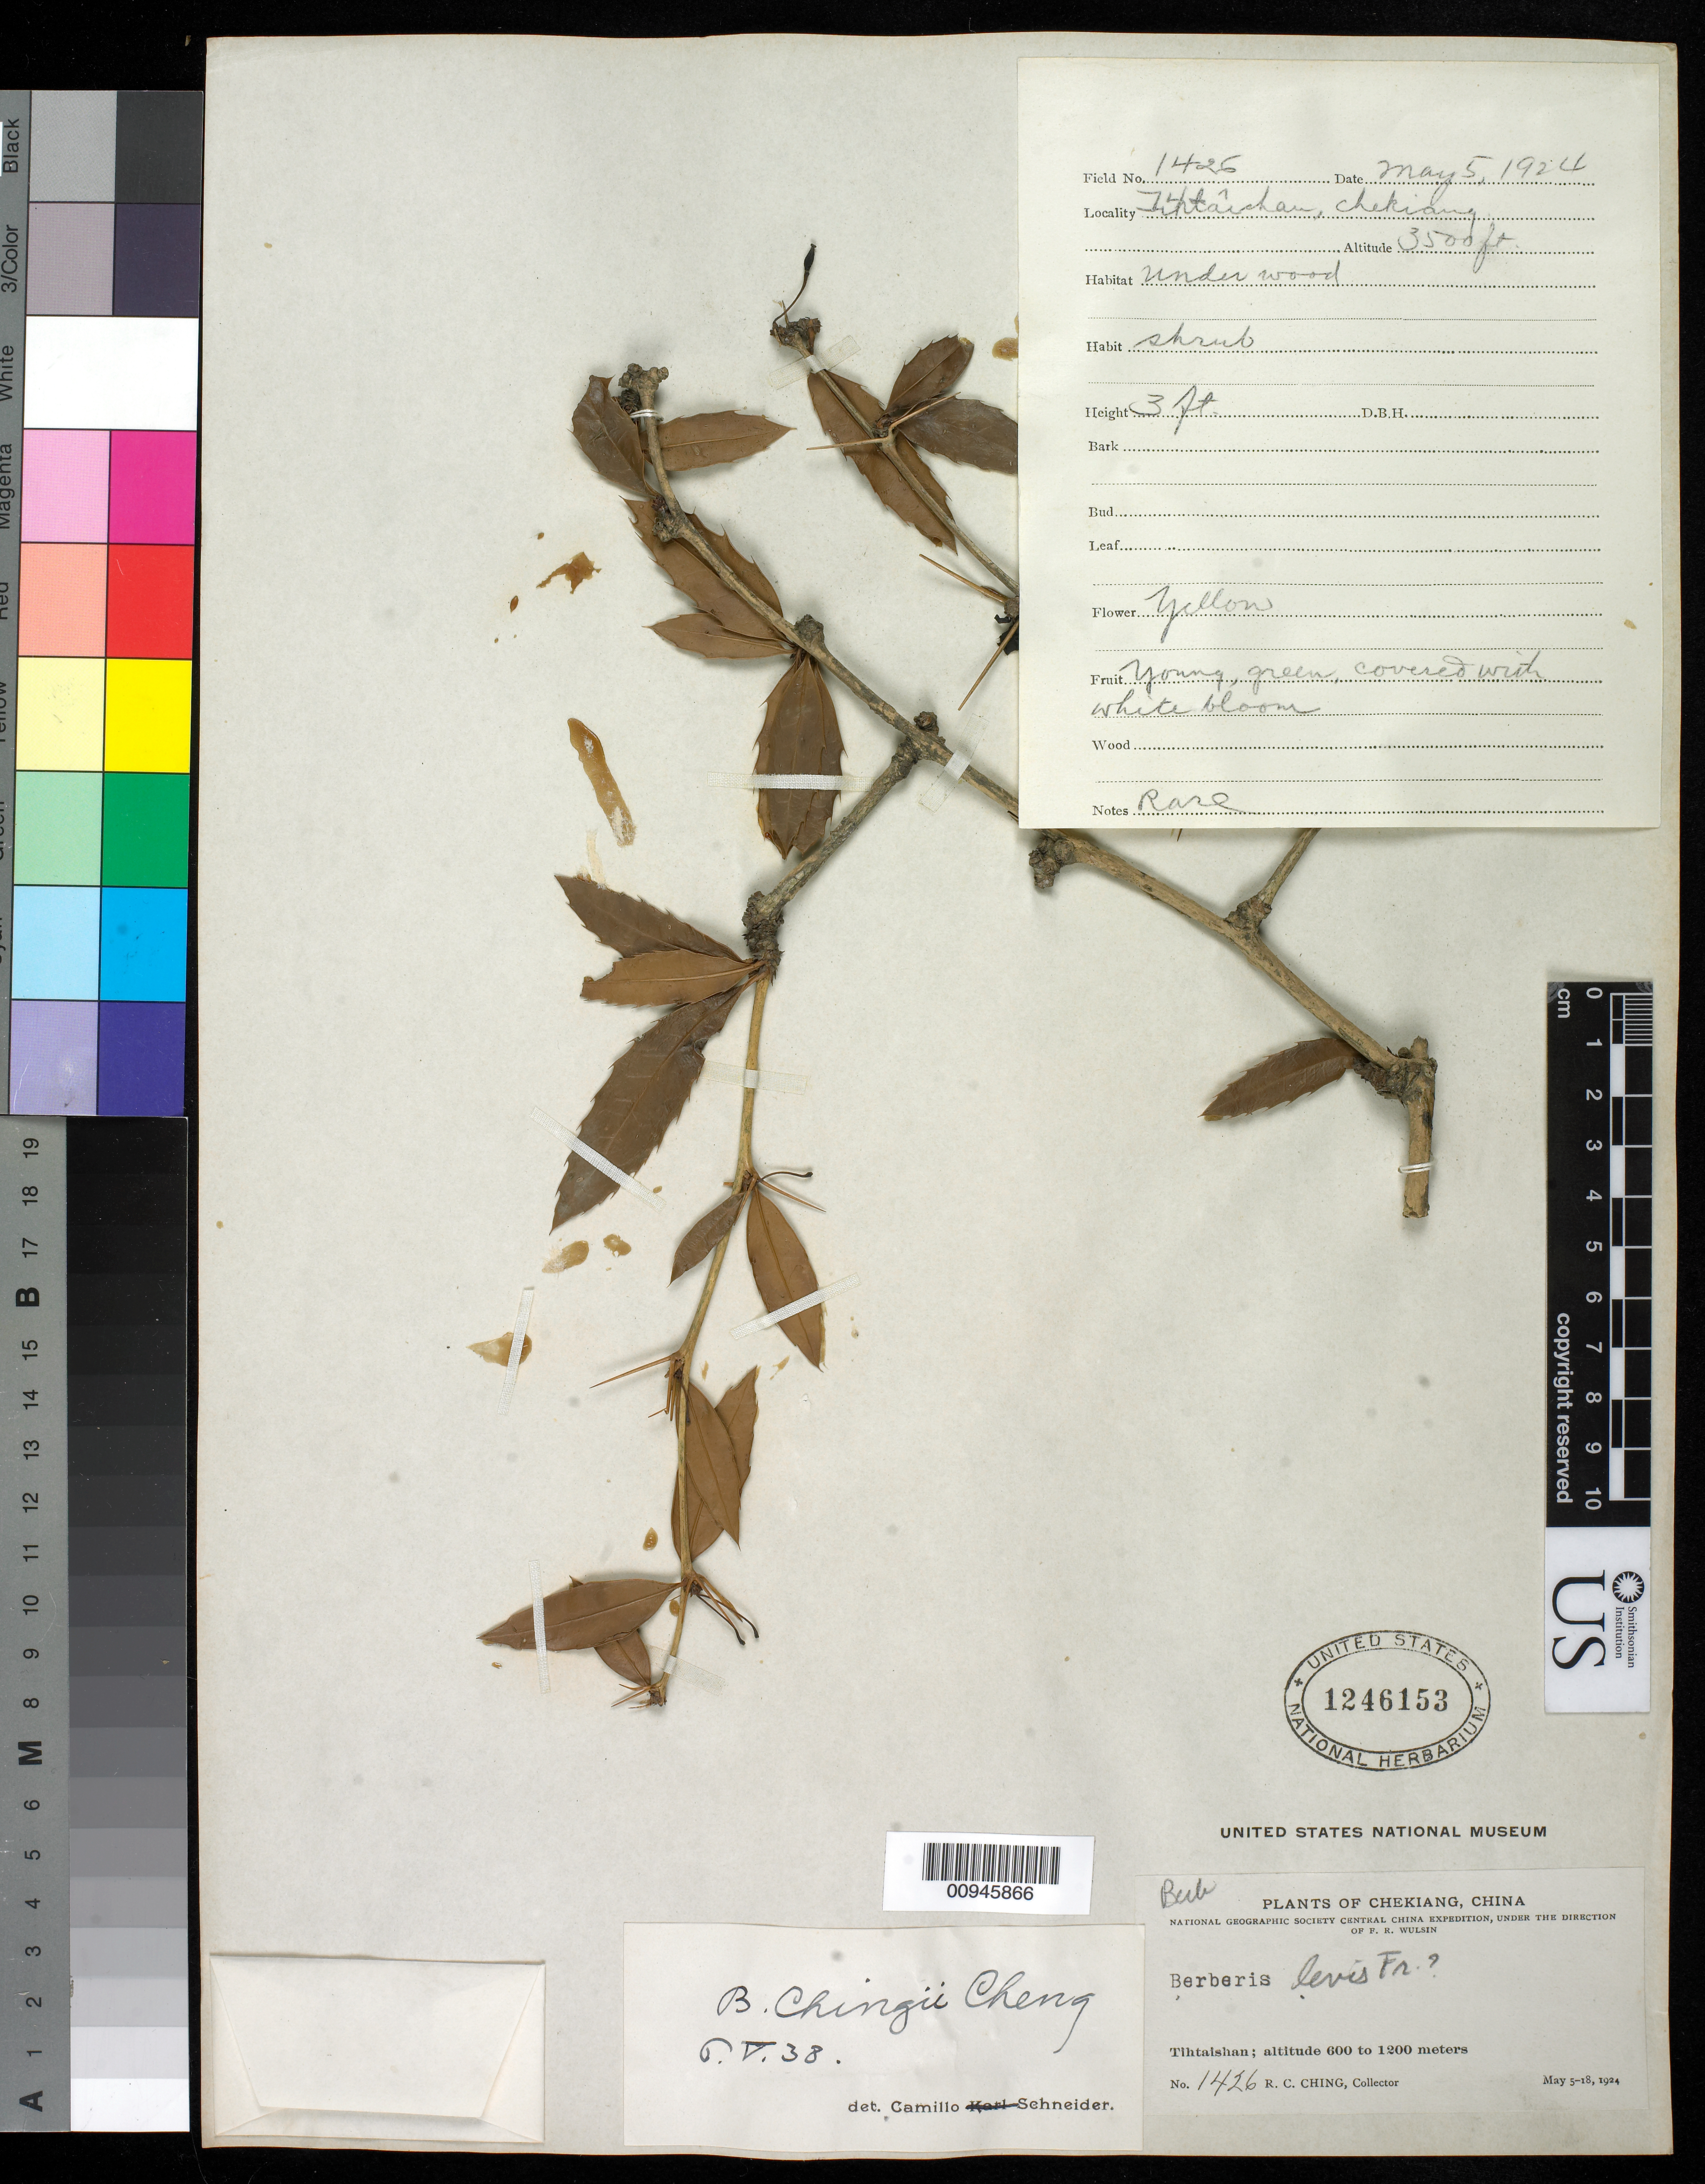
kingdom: Plantae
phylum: Tracheophyta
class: Magnoliopsida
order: Ranunculales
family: Berberidaceae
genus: Berberis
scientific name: Berberis chingii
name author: Cheng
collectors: R. C. Ching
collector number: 1426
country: China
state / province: Zhejiang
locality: Tihtali Shan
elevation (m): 1067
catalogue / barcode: US 1246153